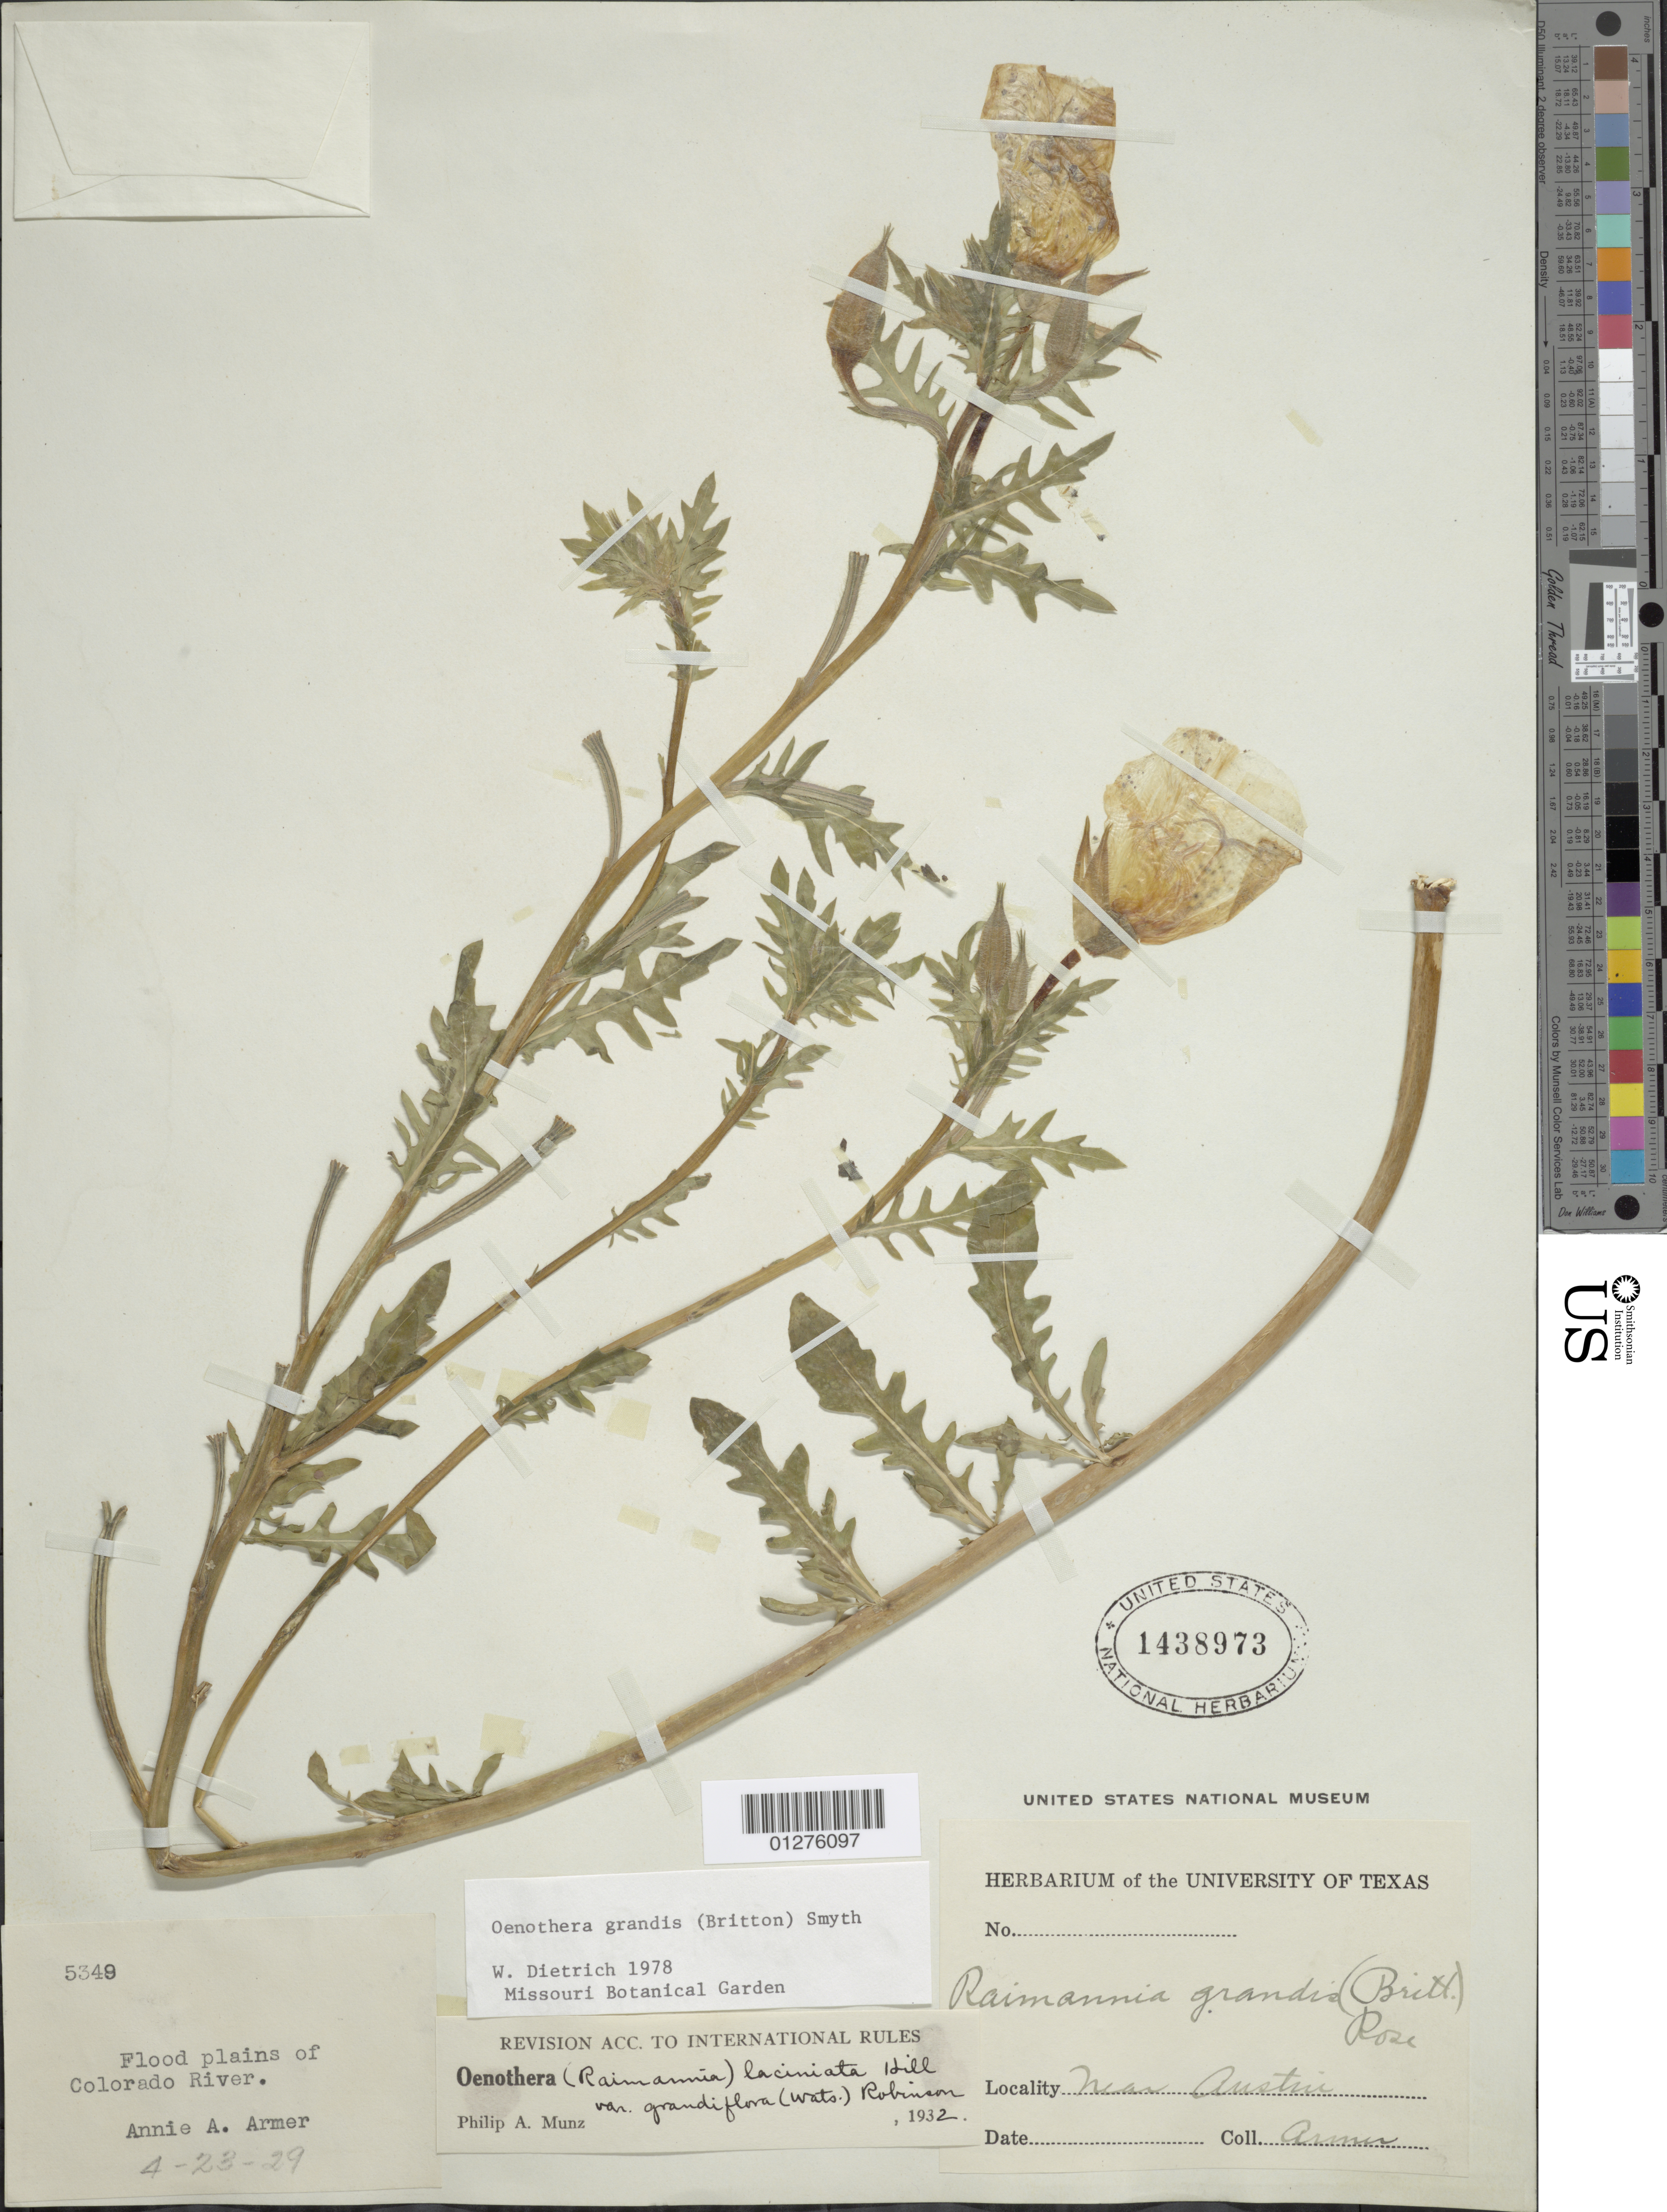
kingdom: Plantae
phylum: Tracheophyta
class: Magnoliopsida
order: Myrtales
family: Onagraceae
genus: Oenothera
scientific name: Oenothera grandis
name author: (Britton) Smyth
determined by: Dietrich, W.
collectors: A. Armer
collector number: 5349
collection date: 1929-04-23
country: United States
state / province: Texas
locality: Flood plains of Colorado River. Near Austin.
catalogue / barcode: US 1438973